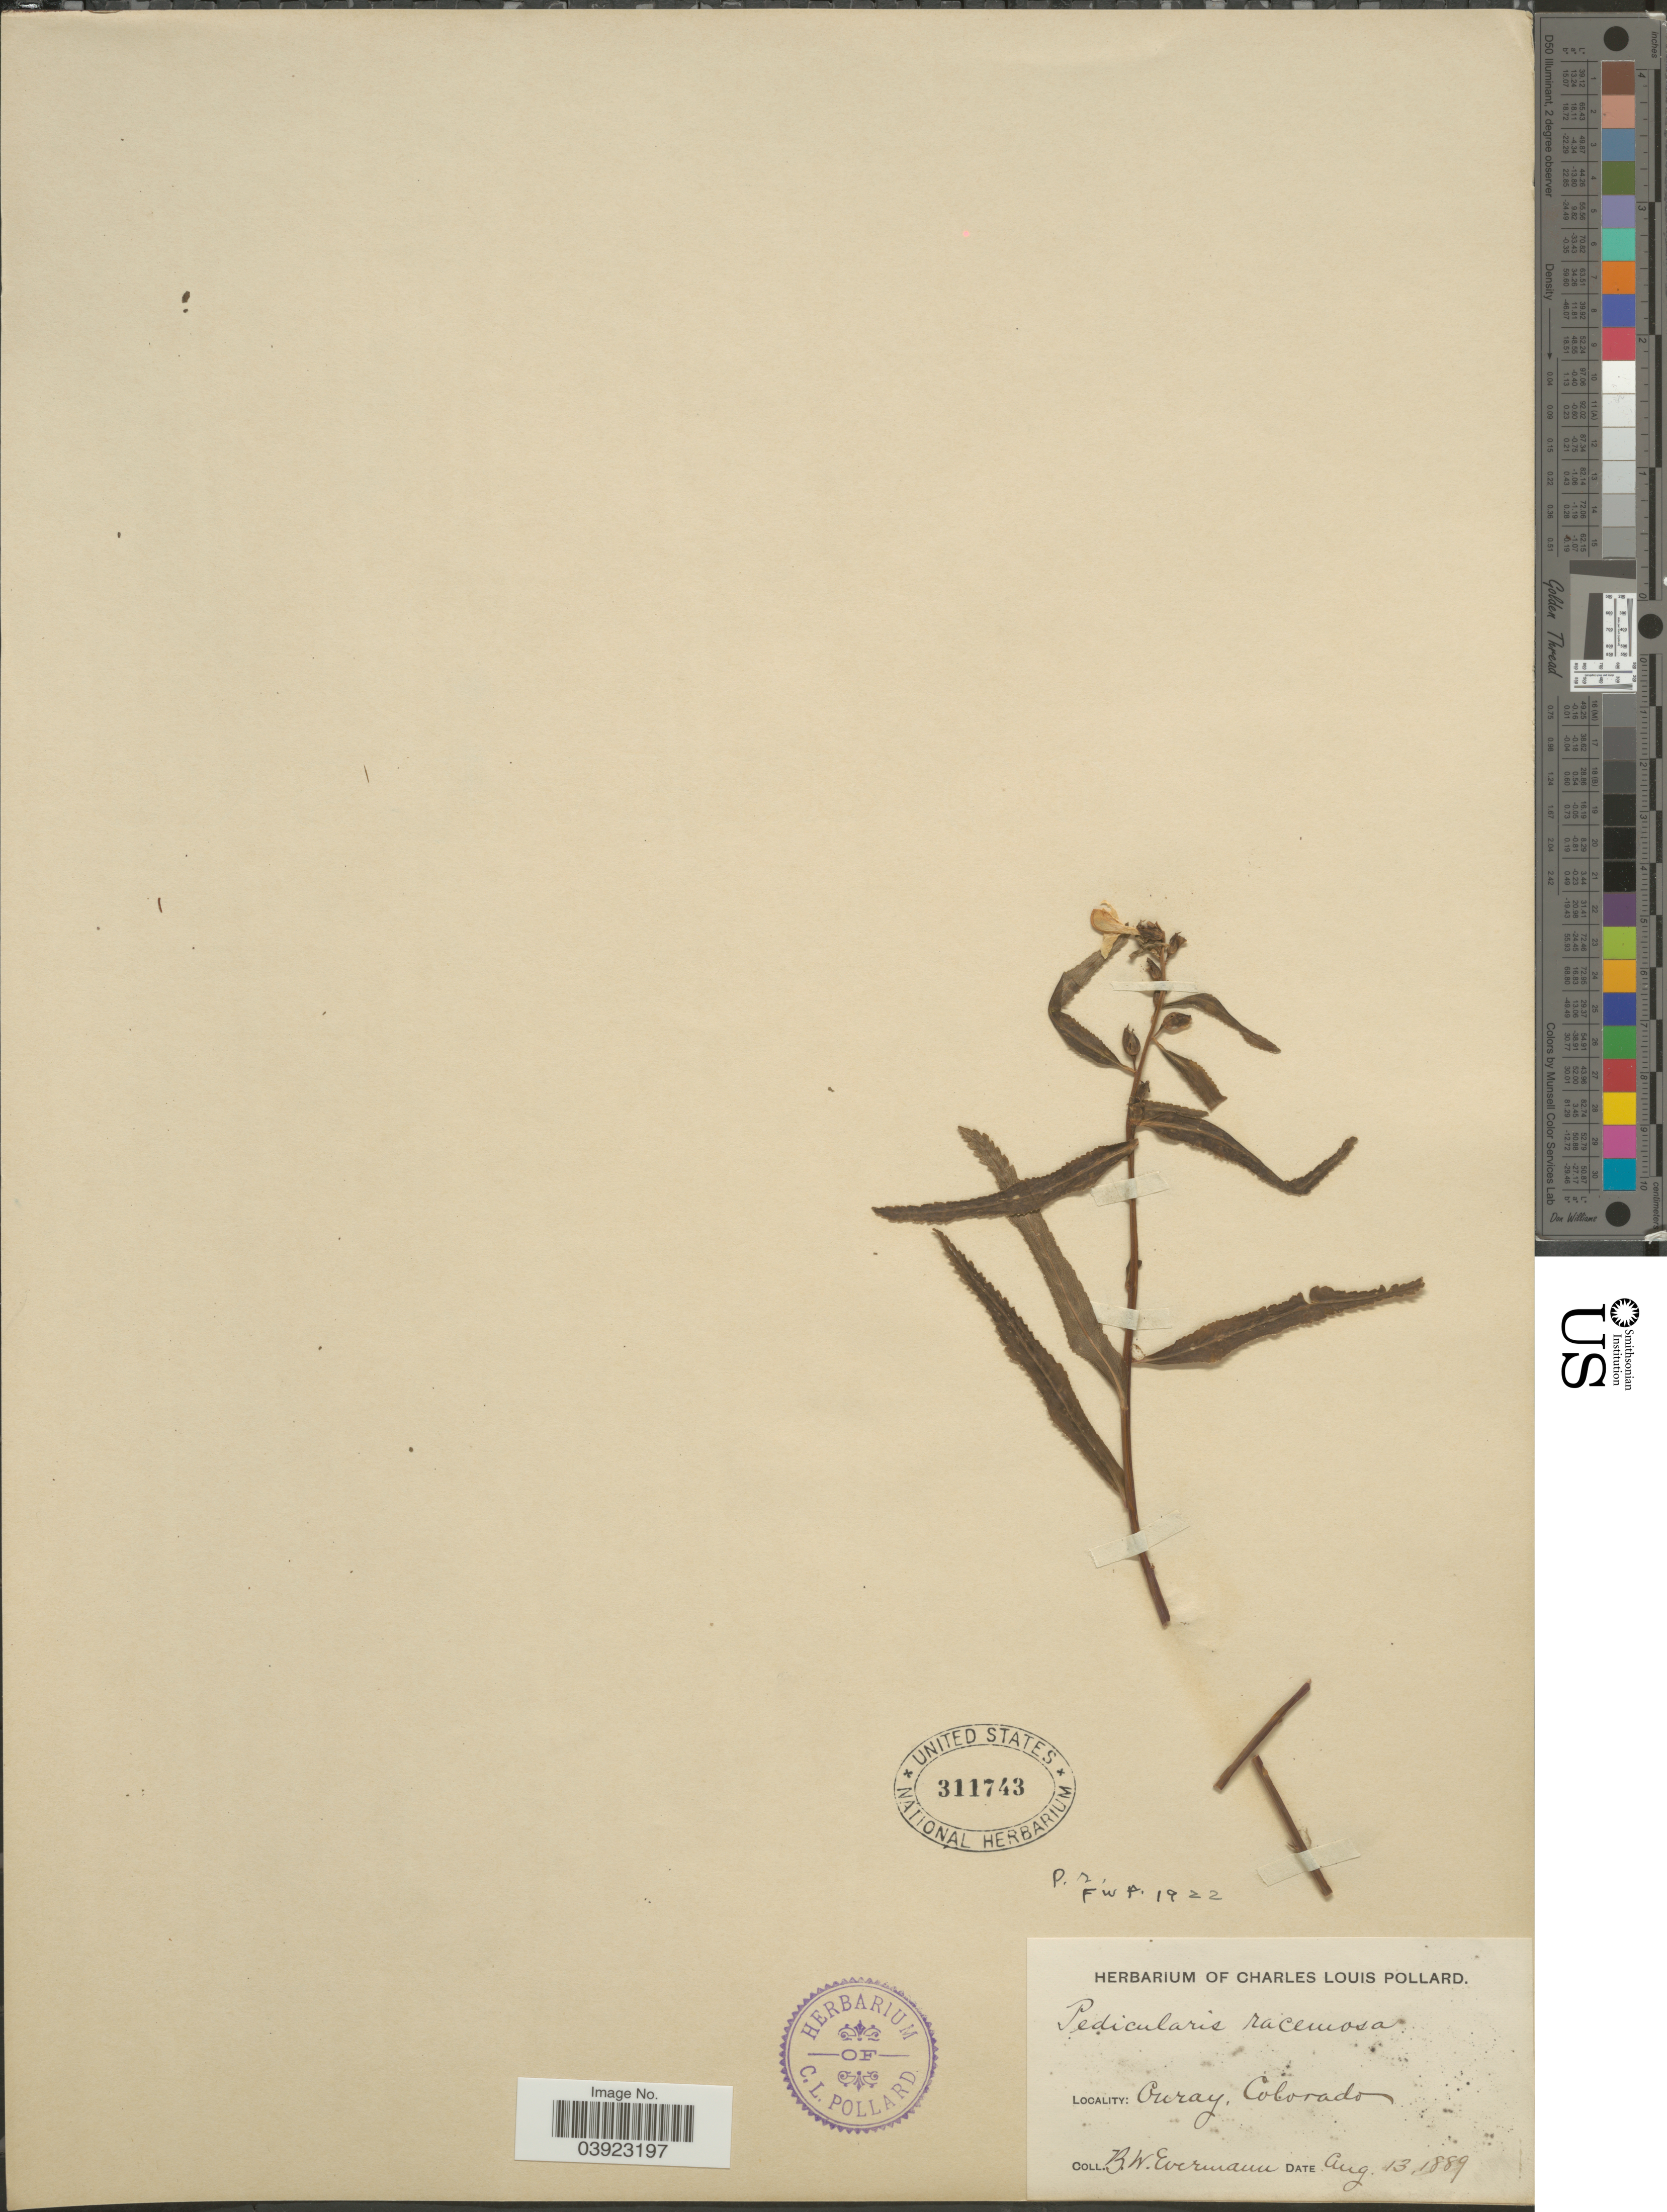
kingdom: Plantae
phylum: Tracheophyta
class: Magnoliopsida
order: Lamiales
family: Orobanchaceae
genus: Pedicularis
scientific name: Pedicularis racemosa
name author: Douglas ex Benth.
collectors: B. W. Evermann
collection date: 1889-08-13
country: United States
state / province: Colorado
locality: Ouray.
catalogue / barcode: US 311743